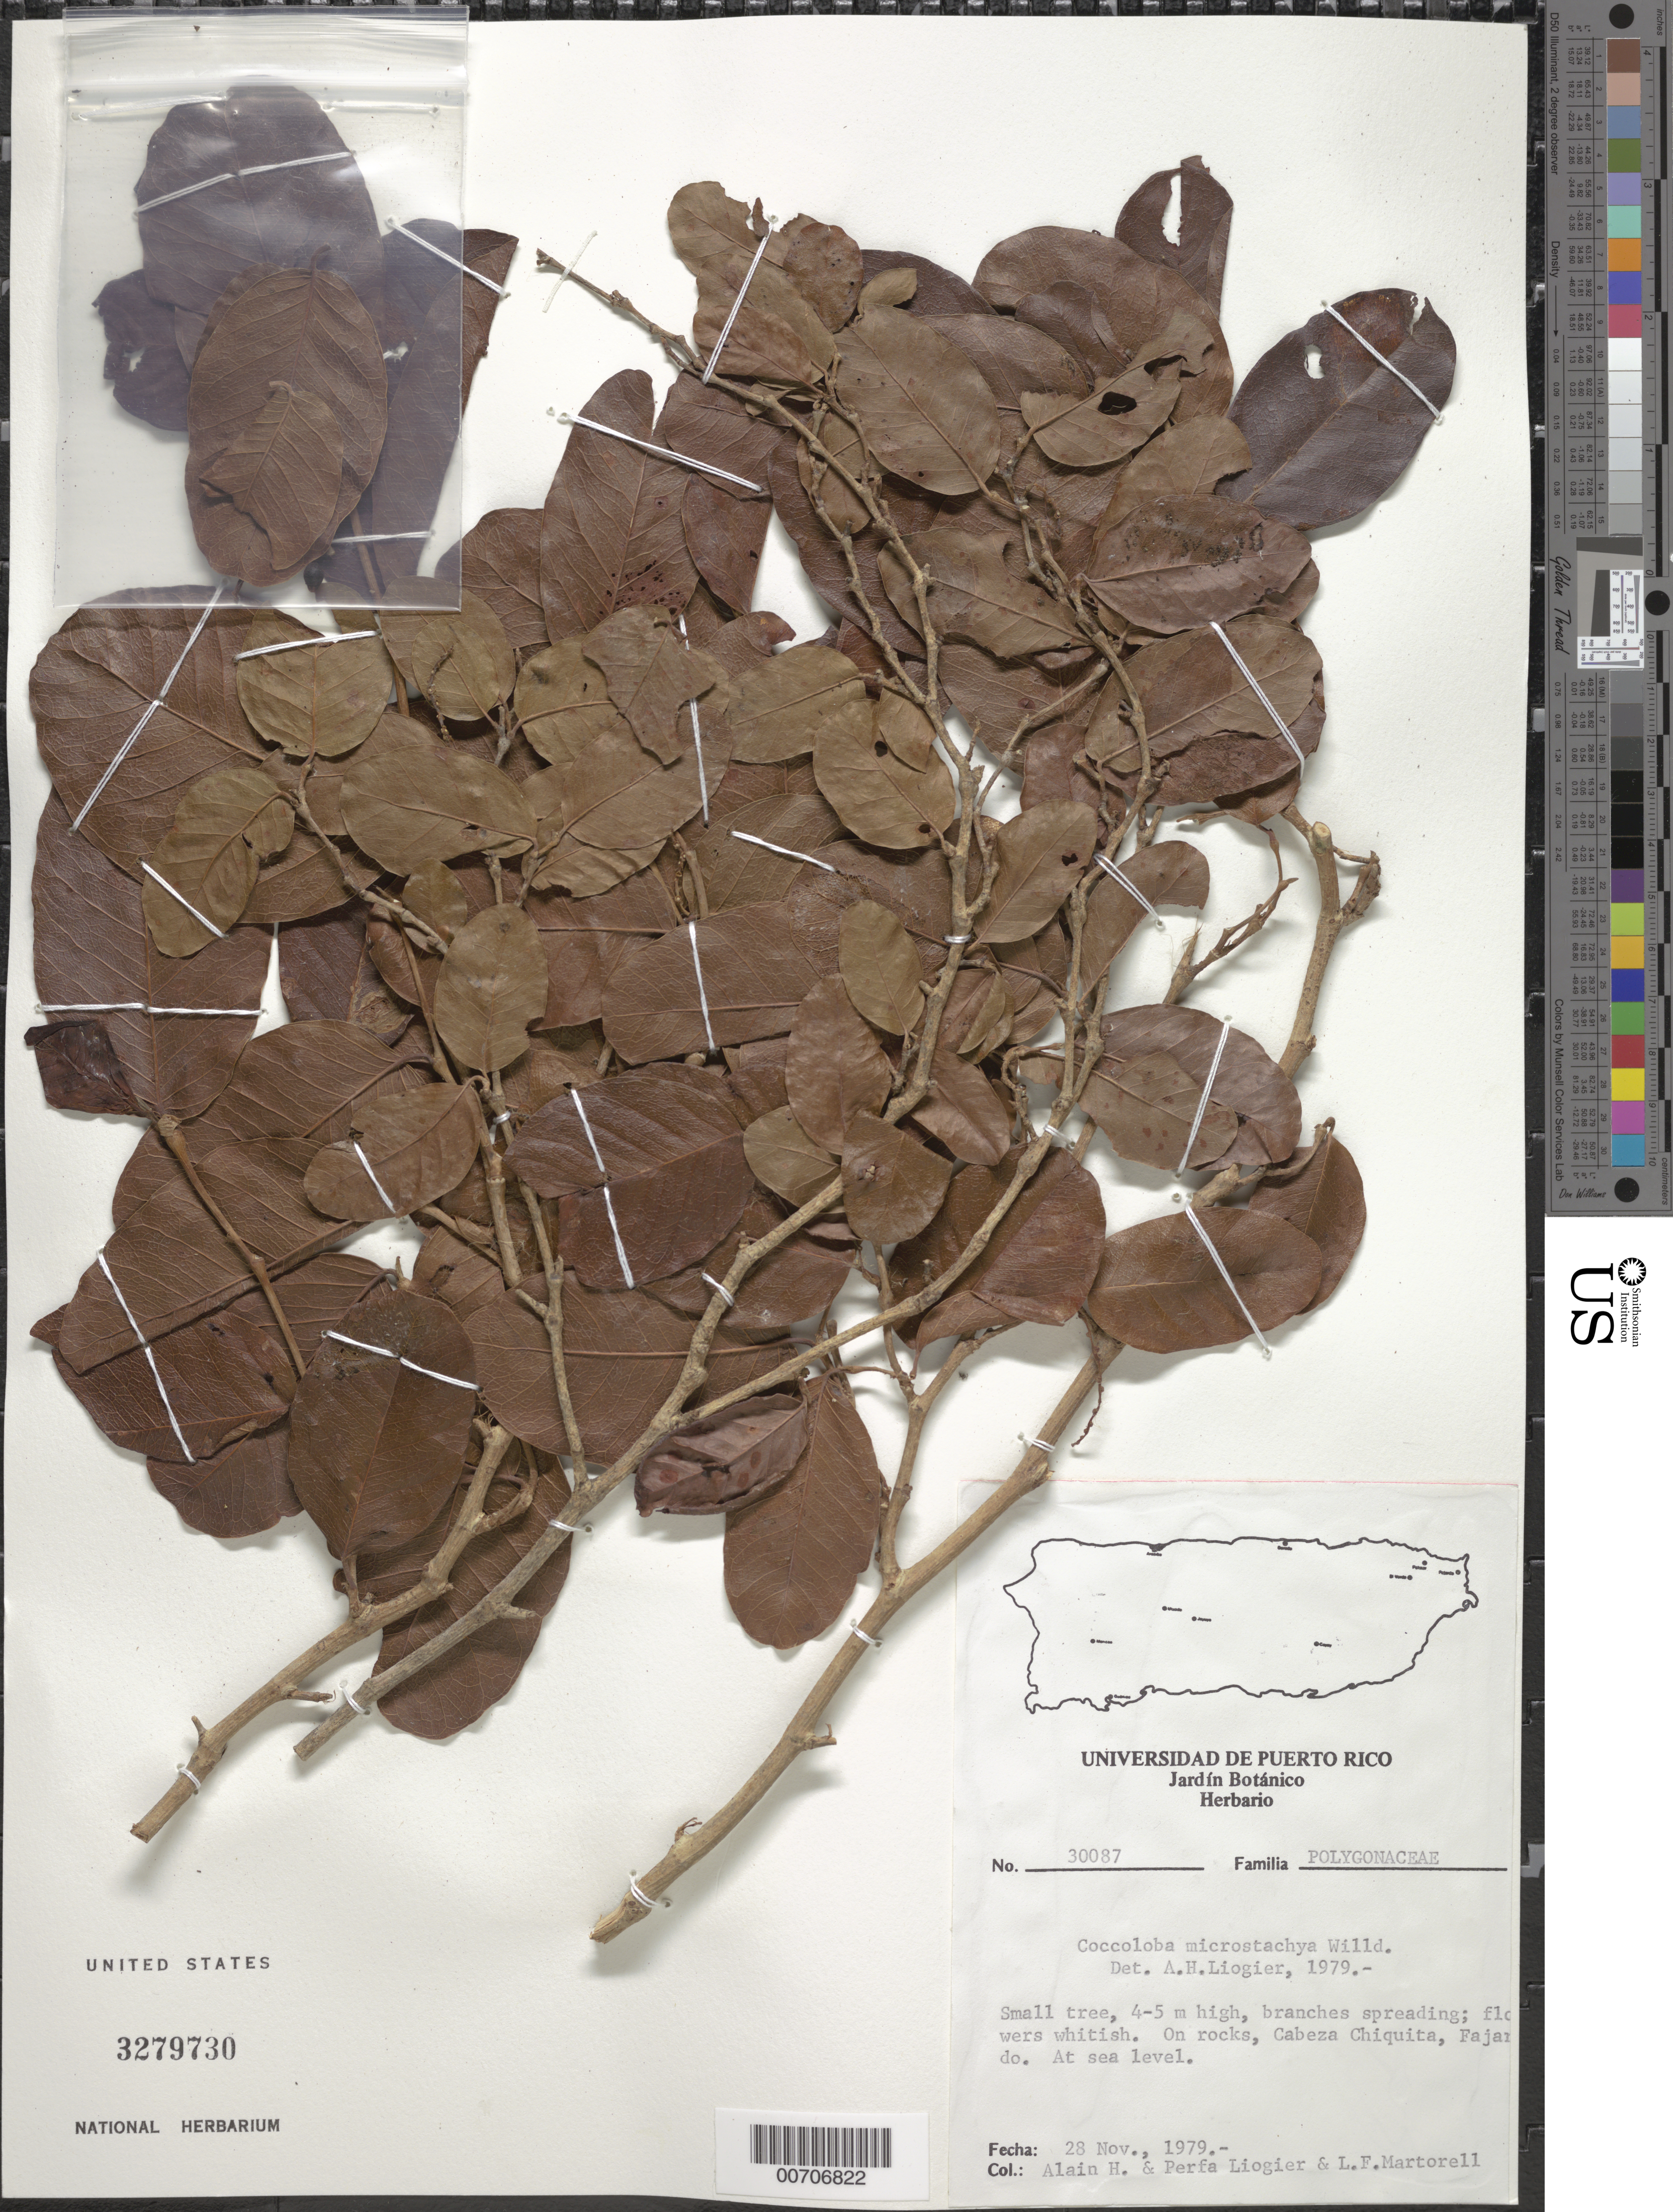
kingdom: Plantae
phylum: Tracheophyta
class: Magnoliopsida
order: Caryophyllales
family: Polygonaceae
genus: Coccoloba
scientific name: Coccoloba microstachya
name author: Willd.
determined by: Liogier, Alain H.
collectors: A. H. Liogier, M. P. Liogier & L. Martorell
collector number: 30087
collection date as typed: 28 Nov 1979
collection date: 1979-11-28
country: Puerto Rico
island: Greater Antilles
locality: Cabeza Chiquita, Fajardo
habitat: On rocks.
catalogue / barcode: US 3279730